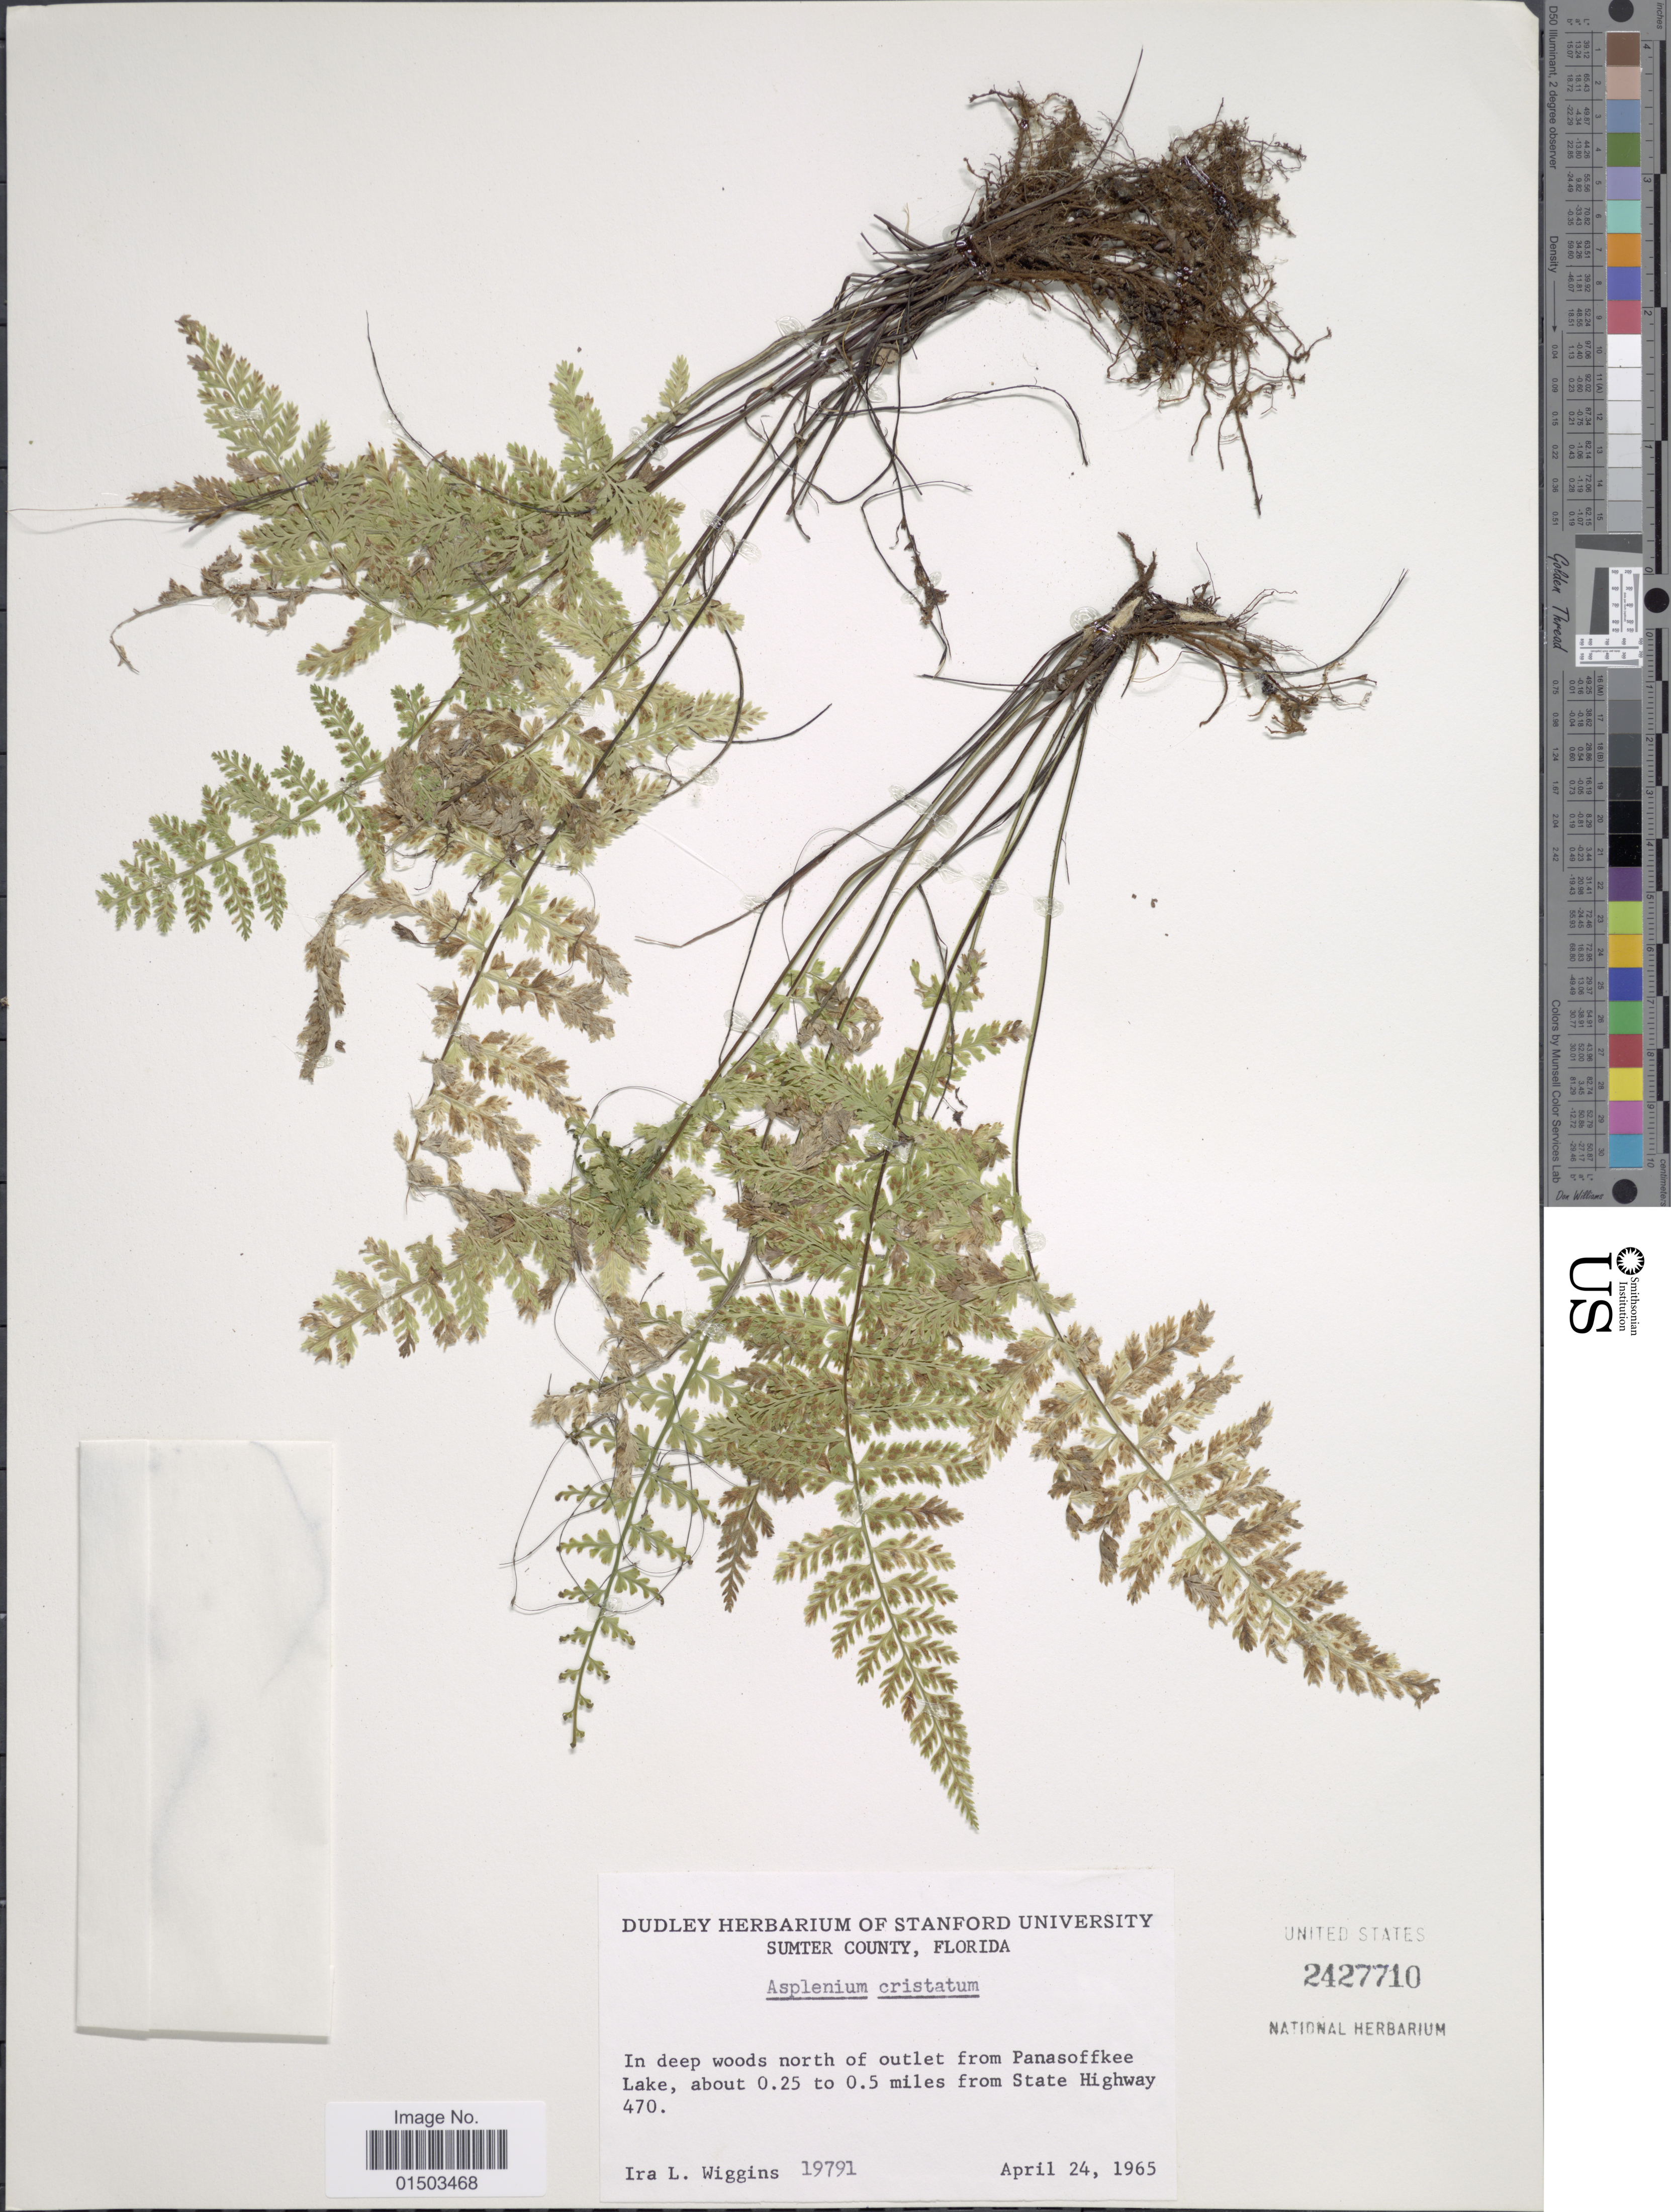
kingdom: Plantae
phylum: Tracheophyta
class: Polypodiopsida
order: Polypodiales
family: Aspleniaceae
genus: Asplenium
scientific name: Asplenium cristatum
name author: Lam.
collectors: I. L. Wiggins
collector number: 19791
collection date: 1965-04-24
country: United States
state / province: Florida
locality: Sumter County, Florida. In deep woods north of outlet from Panasoffkee Lake, aboyt 0.25 to 0.5 miles from State Highway 470.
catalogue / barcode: US 2427710